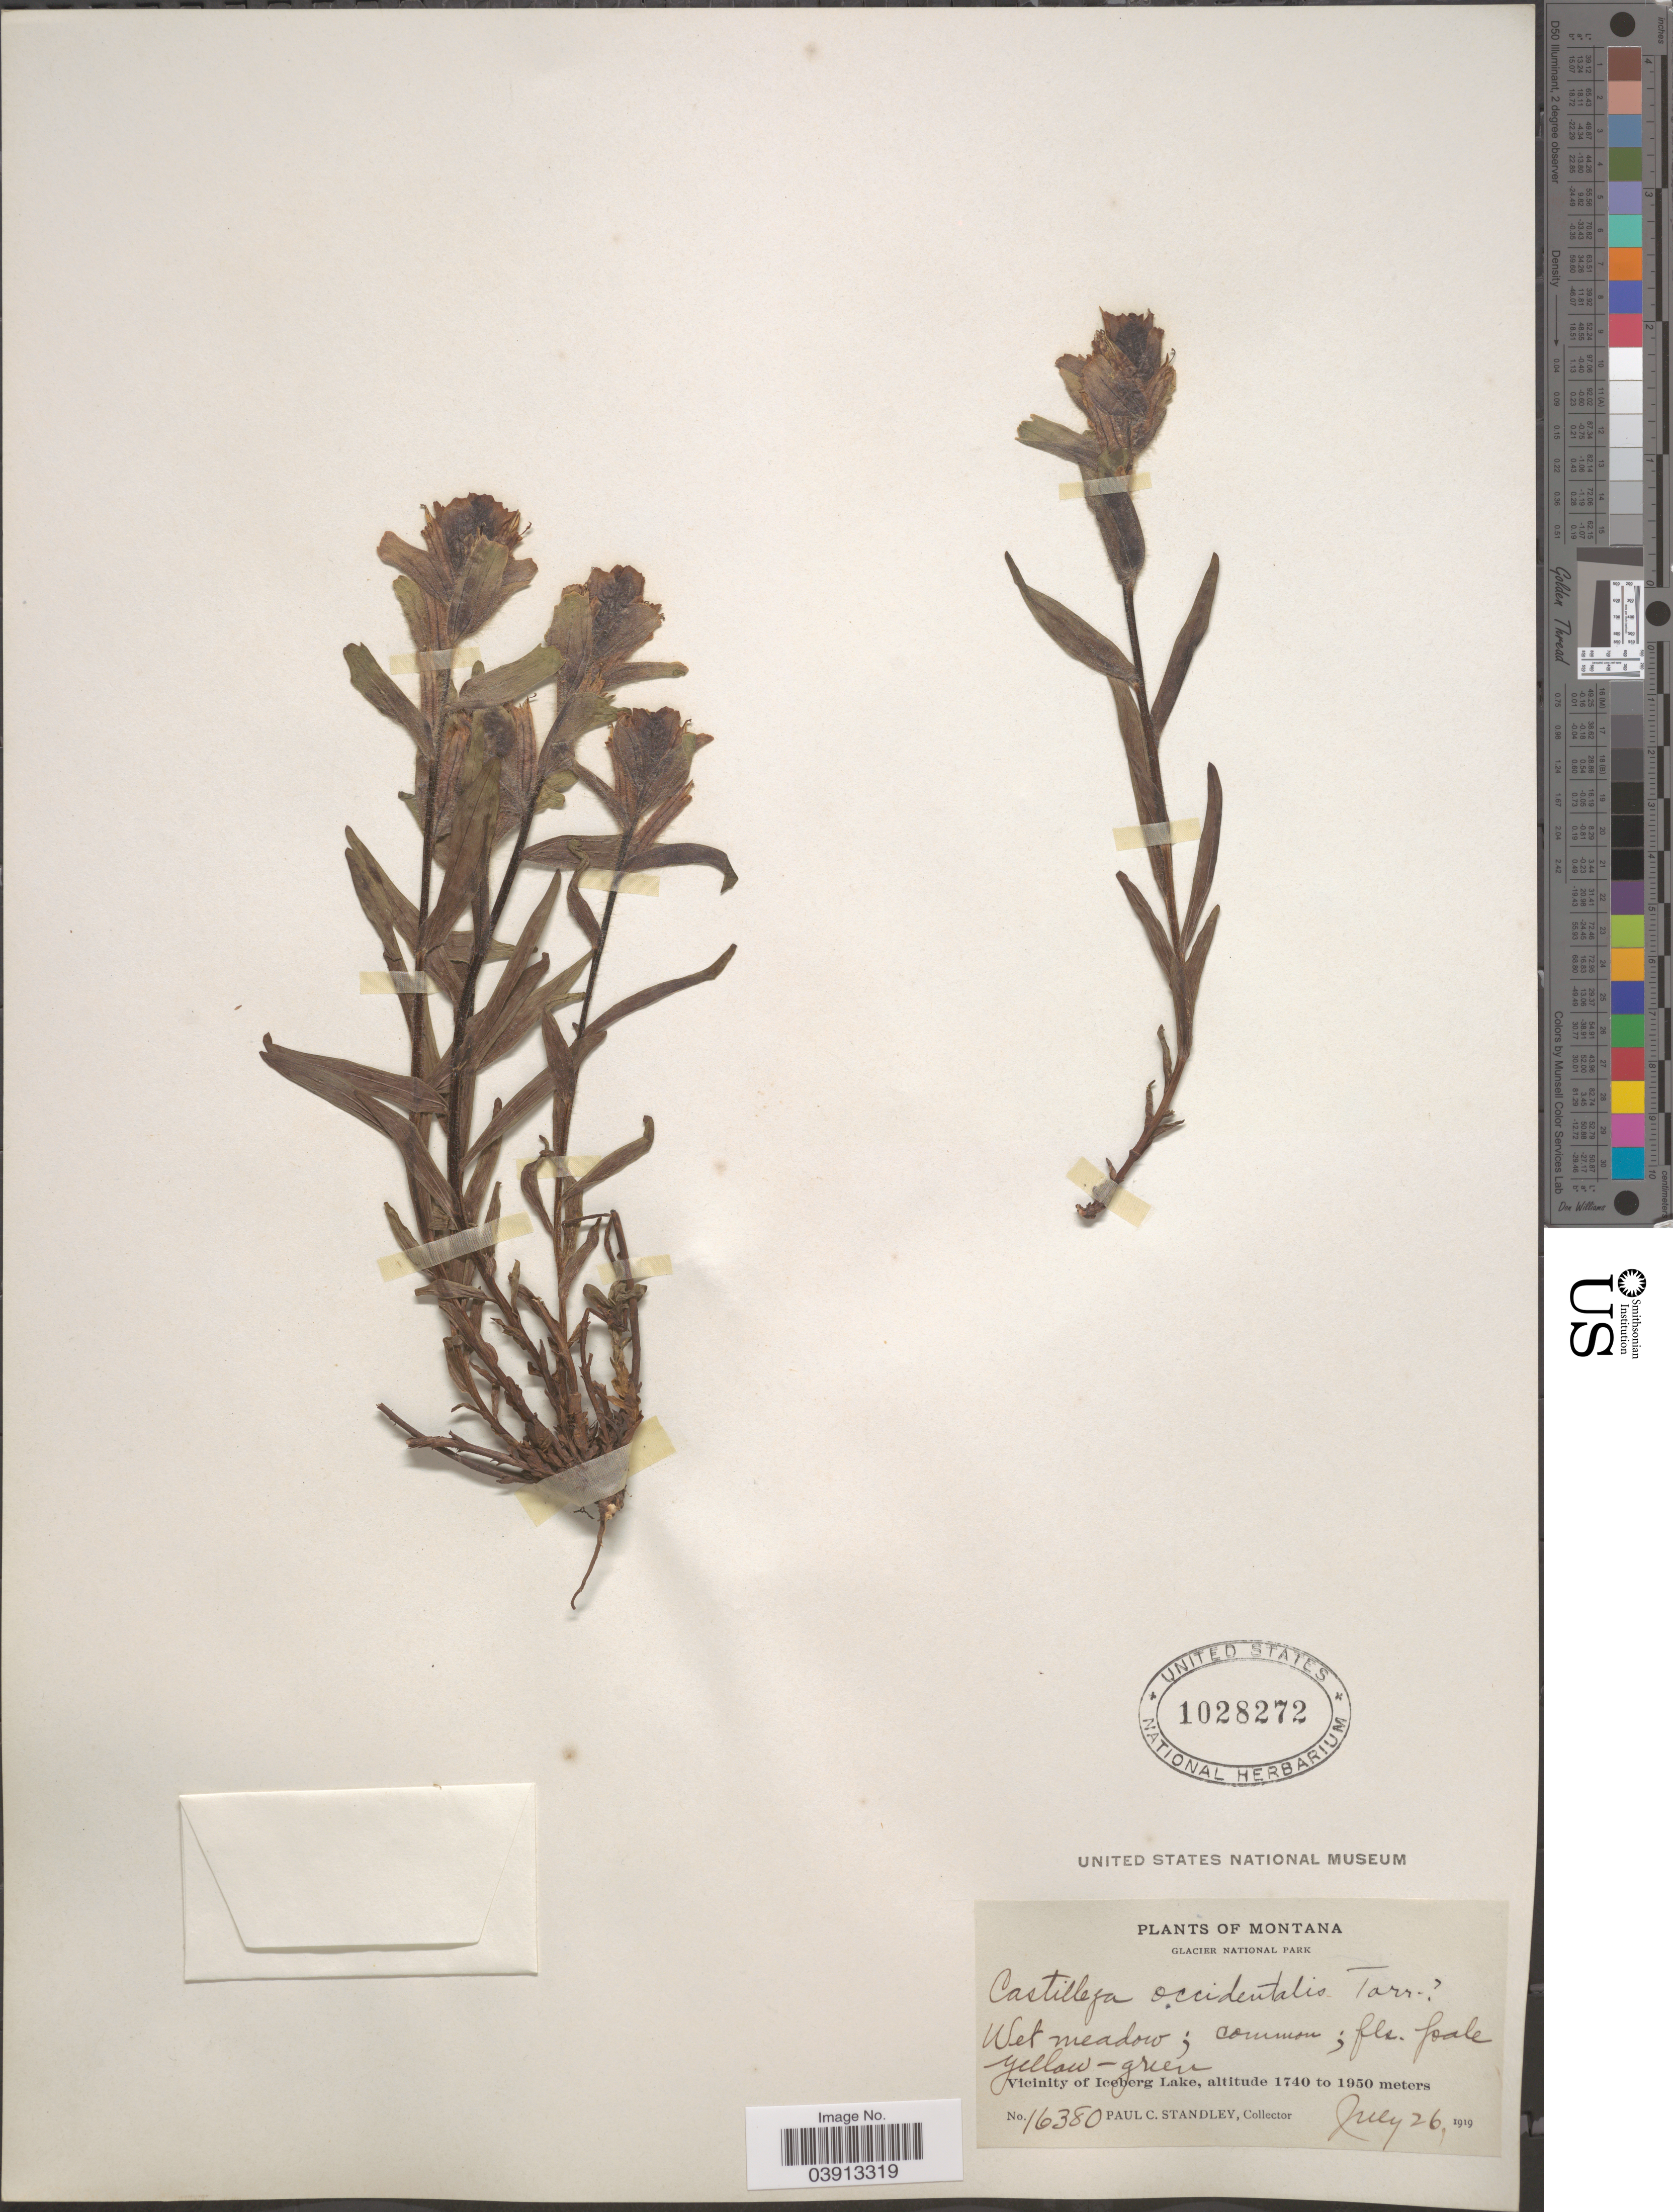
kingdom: Plantae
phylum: Tracheophyta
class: Magnoliopsida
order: Lamiales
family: Orobanchaceae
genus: Castilleja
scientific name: Castilleja occidentalis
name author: Torr.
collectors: P. C. Standley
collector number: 16380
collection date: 1919-07-26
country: United States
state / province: Montana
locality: Glacier National Park. Vicinity of Iceberg Lake.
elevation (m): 1740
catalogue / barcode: US 1028272